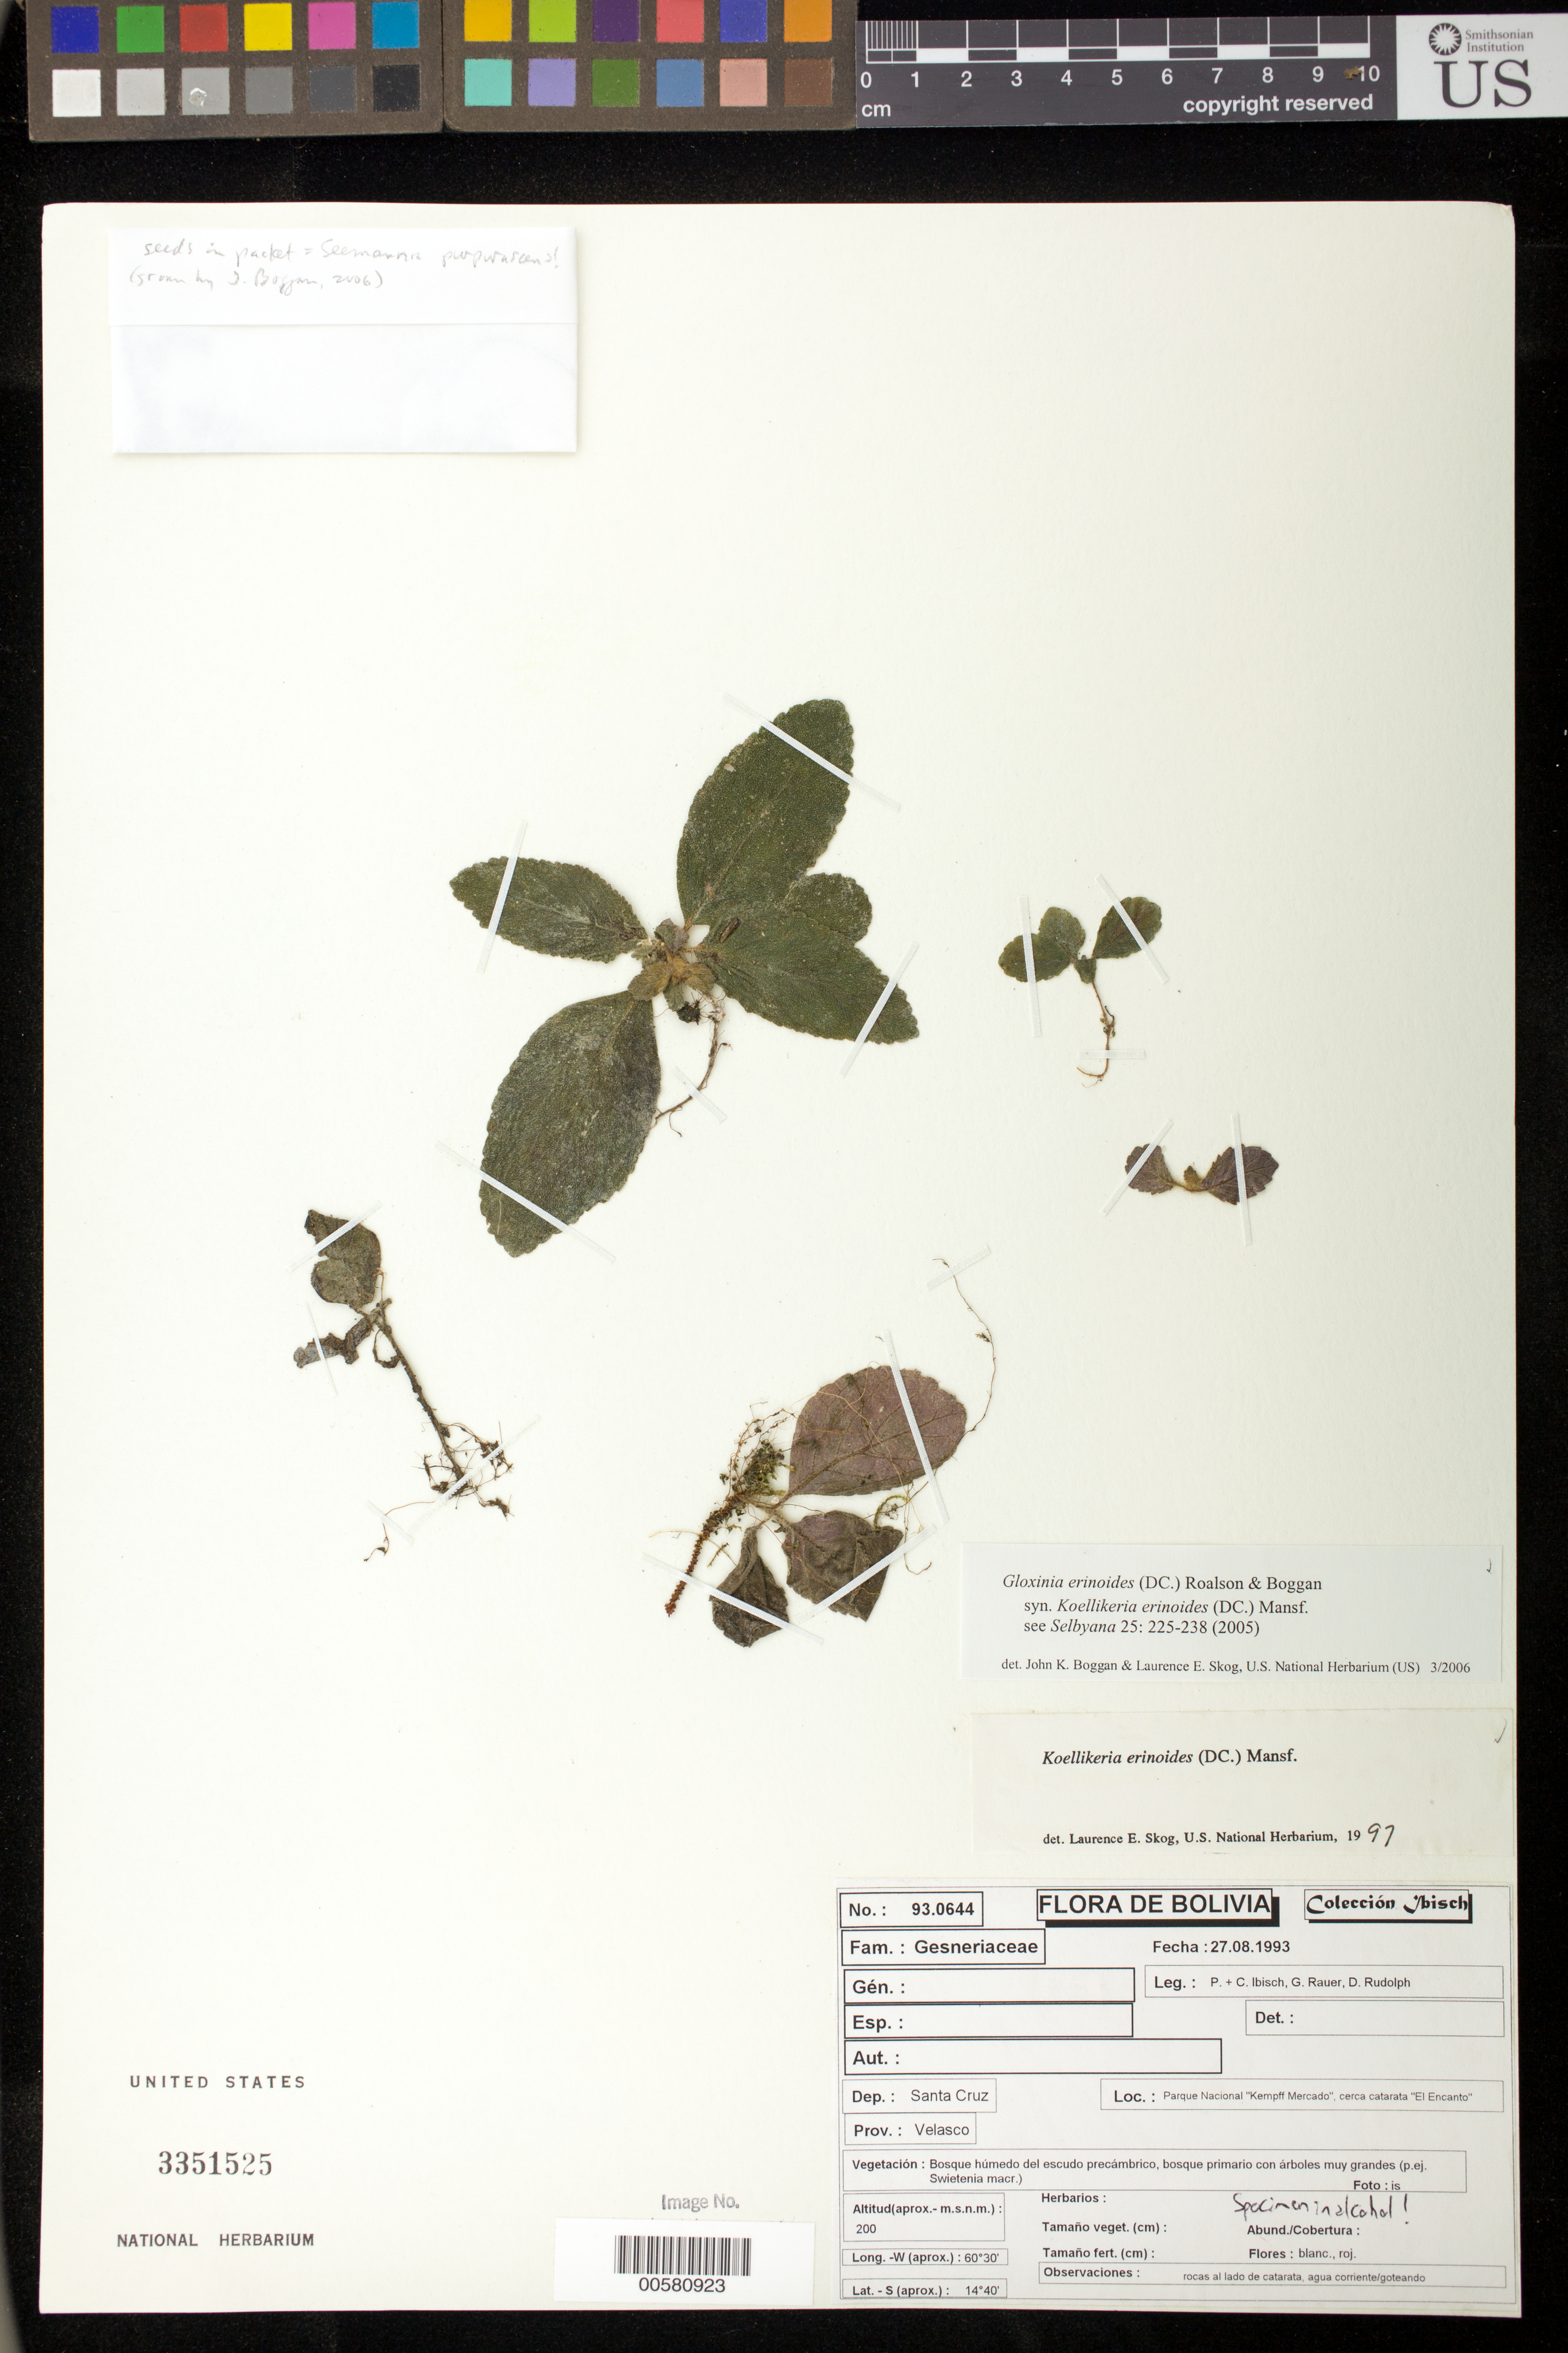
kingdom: Plantae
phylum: Tracheophyta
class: Magnoliopsida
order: Lamiales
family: Gesneriaceae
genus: Gloxinia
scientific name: Gloxinia erinoides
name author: (DC.) Roalson & Boggan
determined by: Boggan, J. K.; Skog, L. E.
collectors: P. Ibisch, C. Ibisch, G. Rauer & D. Rudolph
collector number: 930644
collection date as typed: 27 Aug 1993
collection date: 1993-08-27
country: Bolivia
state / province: Santa Cruz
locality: Prov. Velasco, Parque Nacional "Kempff Mercado", cerca catarata "El Encanto"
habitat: Bosque húmedo del escudo precámbrico, bosque primario con árboles muy grandes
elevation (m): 200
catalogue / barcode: US 3351525